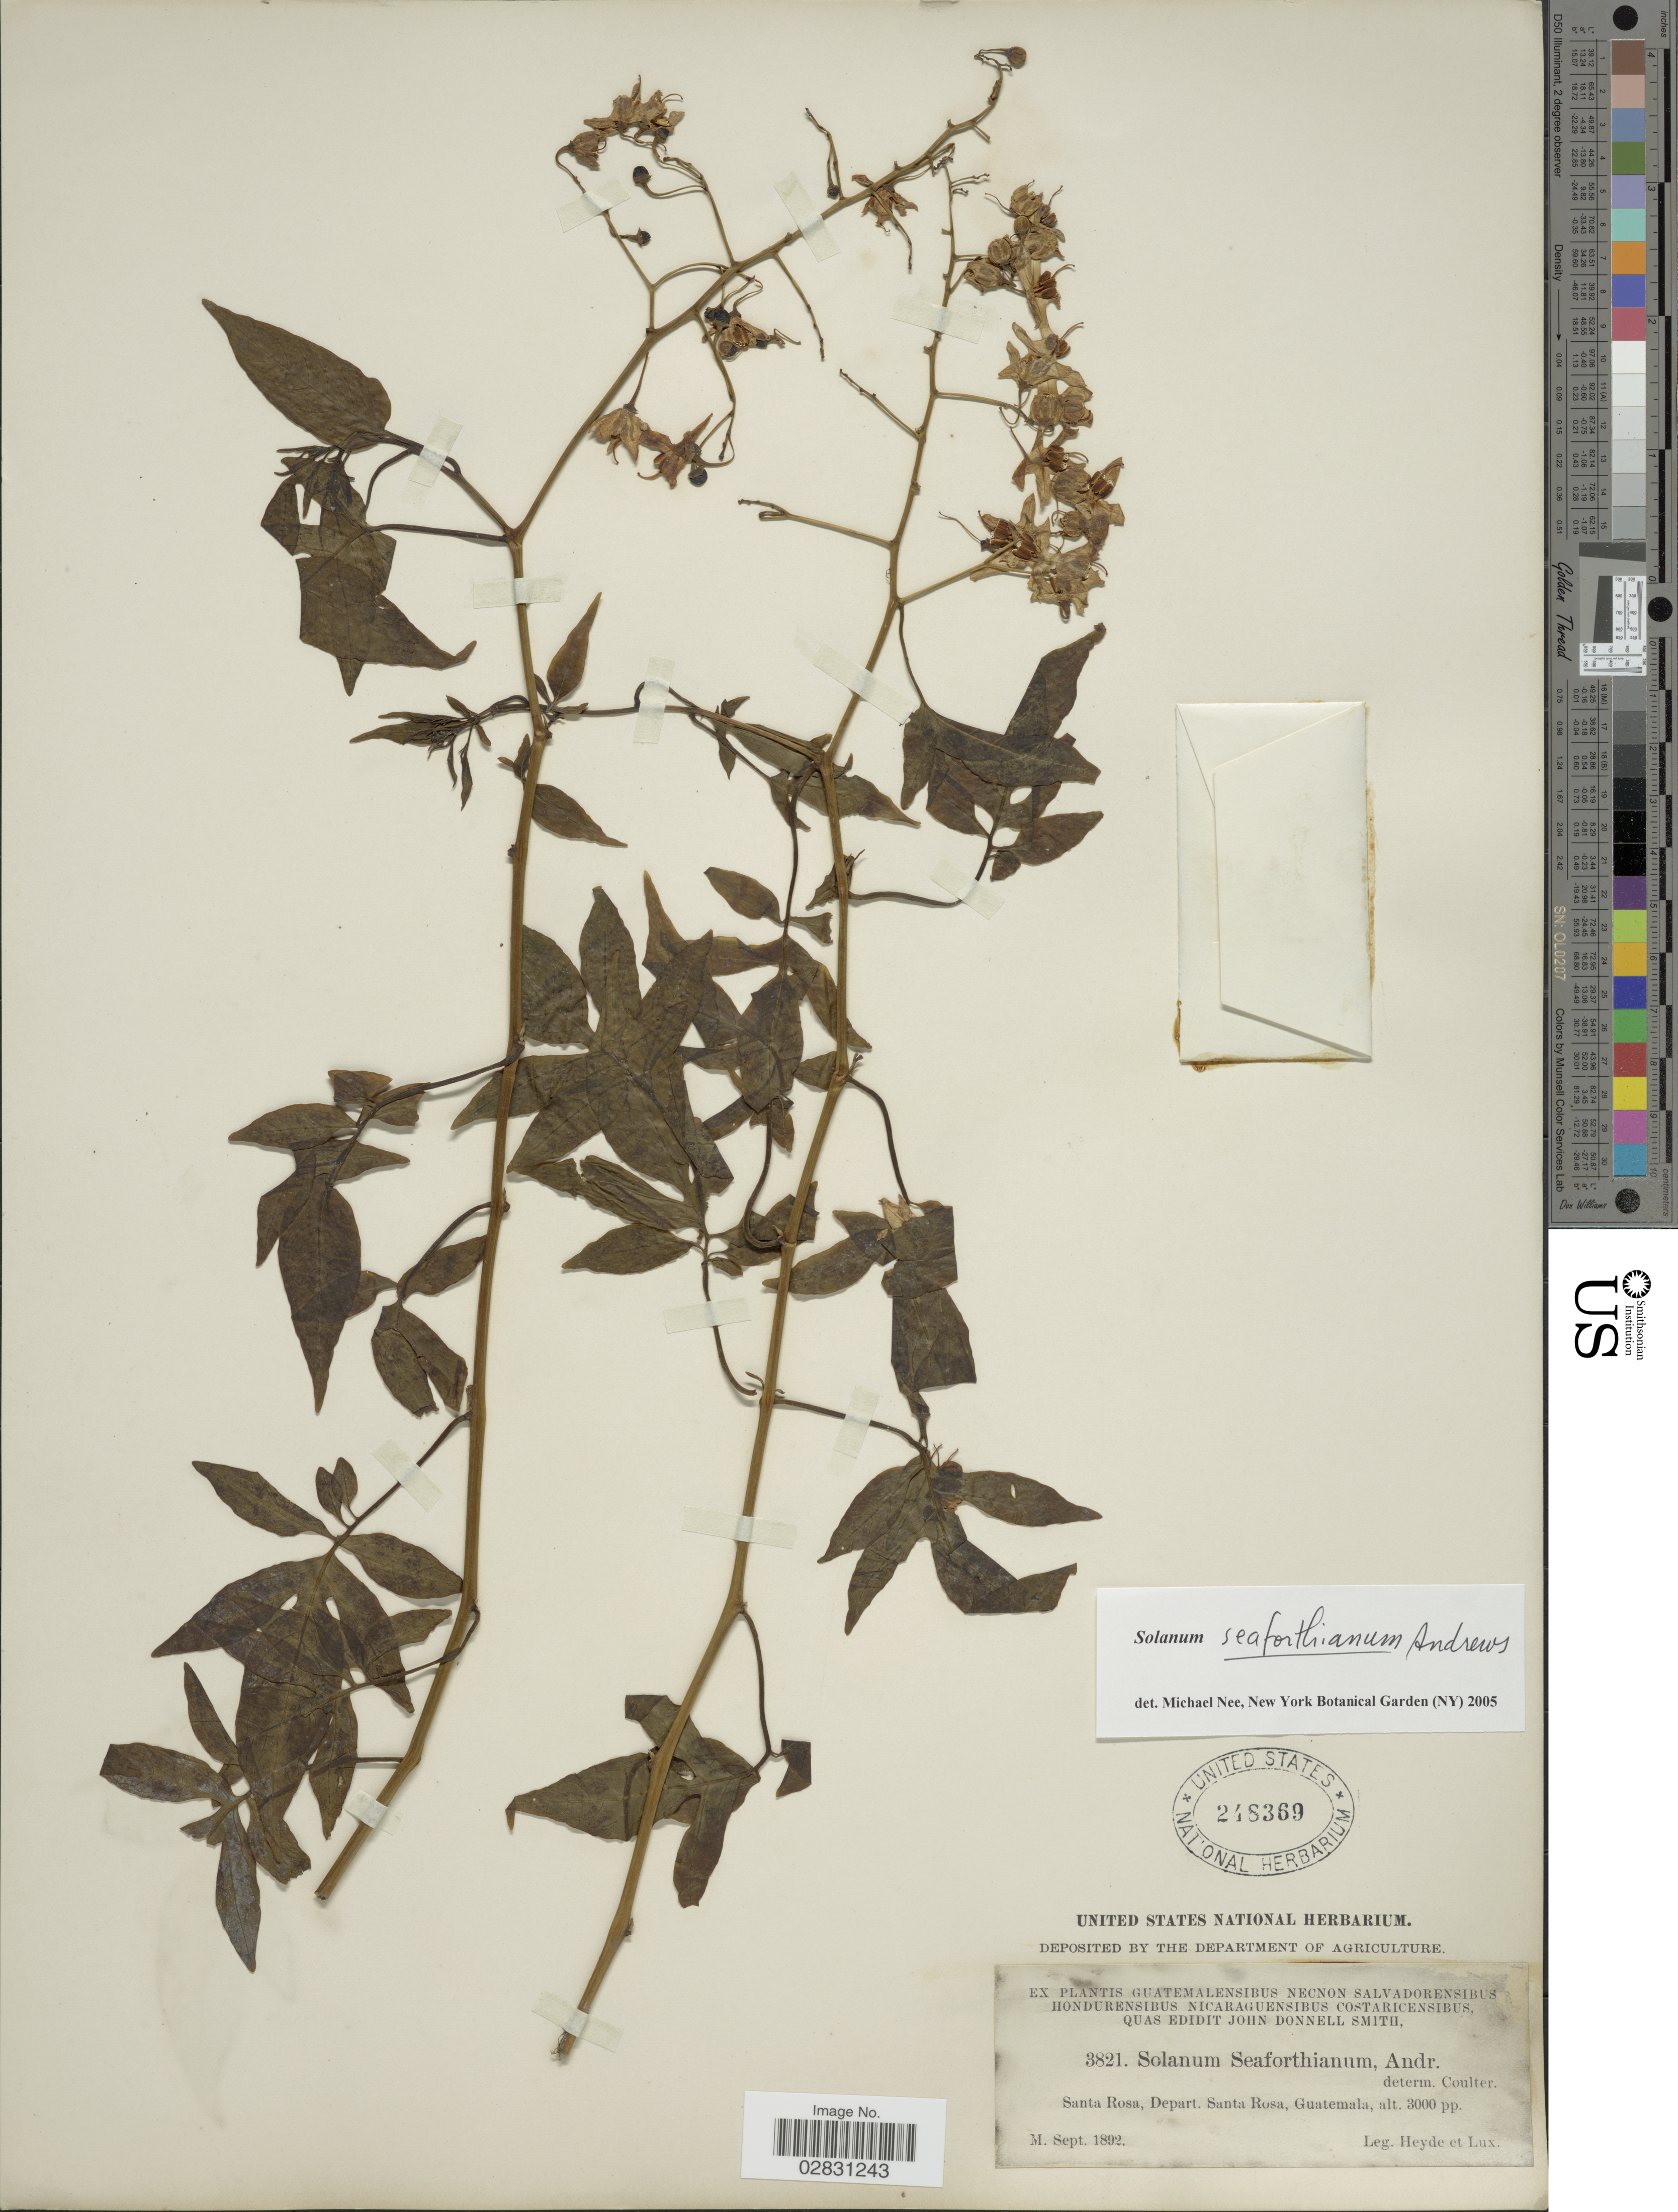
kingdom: Plantae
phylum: Tracheophyta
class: Magnoliopsida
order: Solanales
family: Solanaceae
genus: Solanum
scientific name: Solanum seaforthianum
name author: Andrews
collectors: Heyde & Lux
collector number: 3821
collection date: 1892-09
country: Guatemala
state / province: Santa Rosa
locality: Depart. Santa Rosa.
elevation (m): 914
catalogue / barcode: US 248369